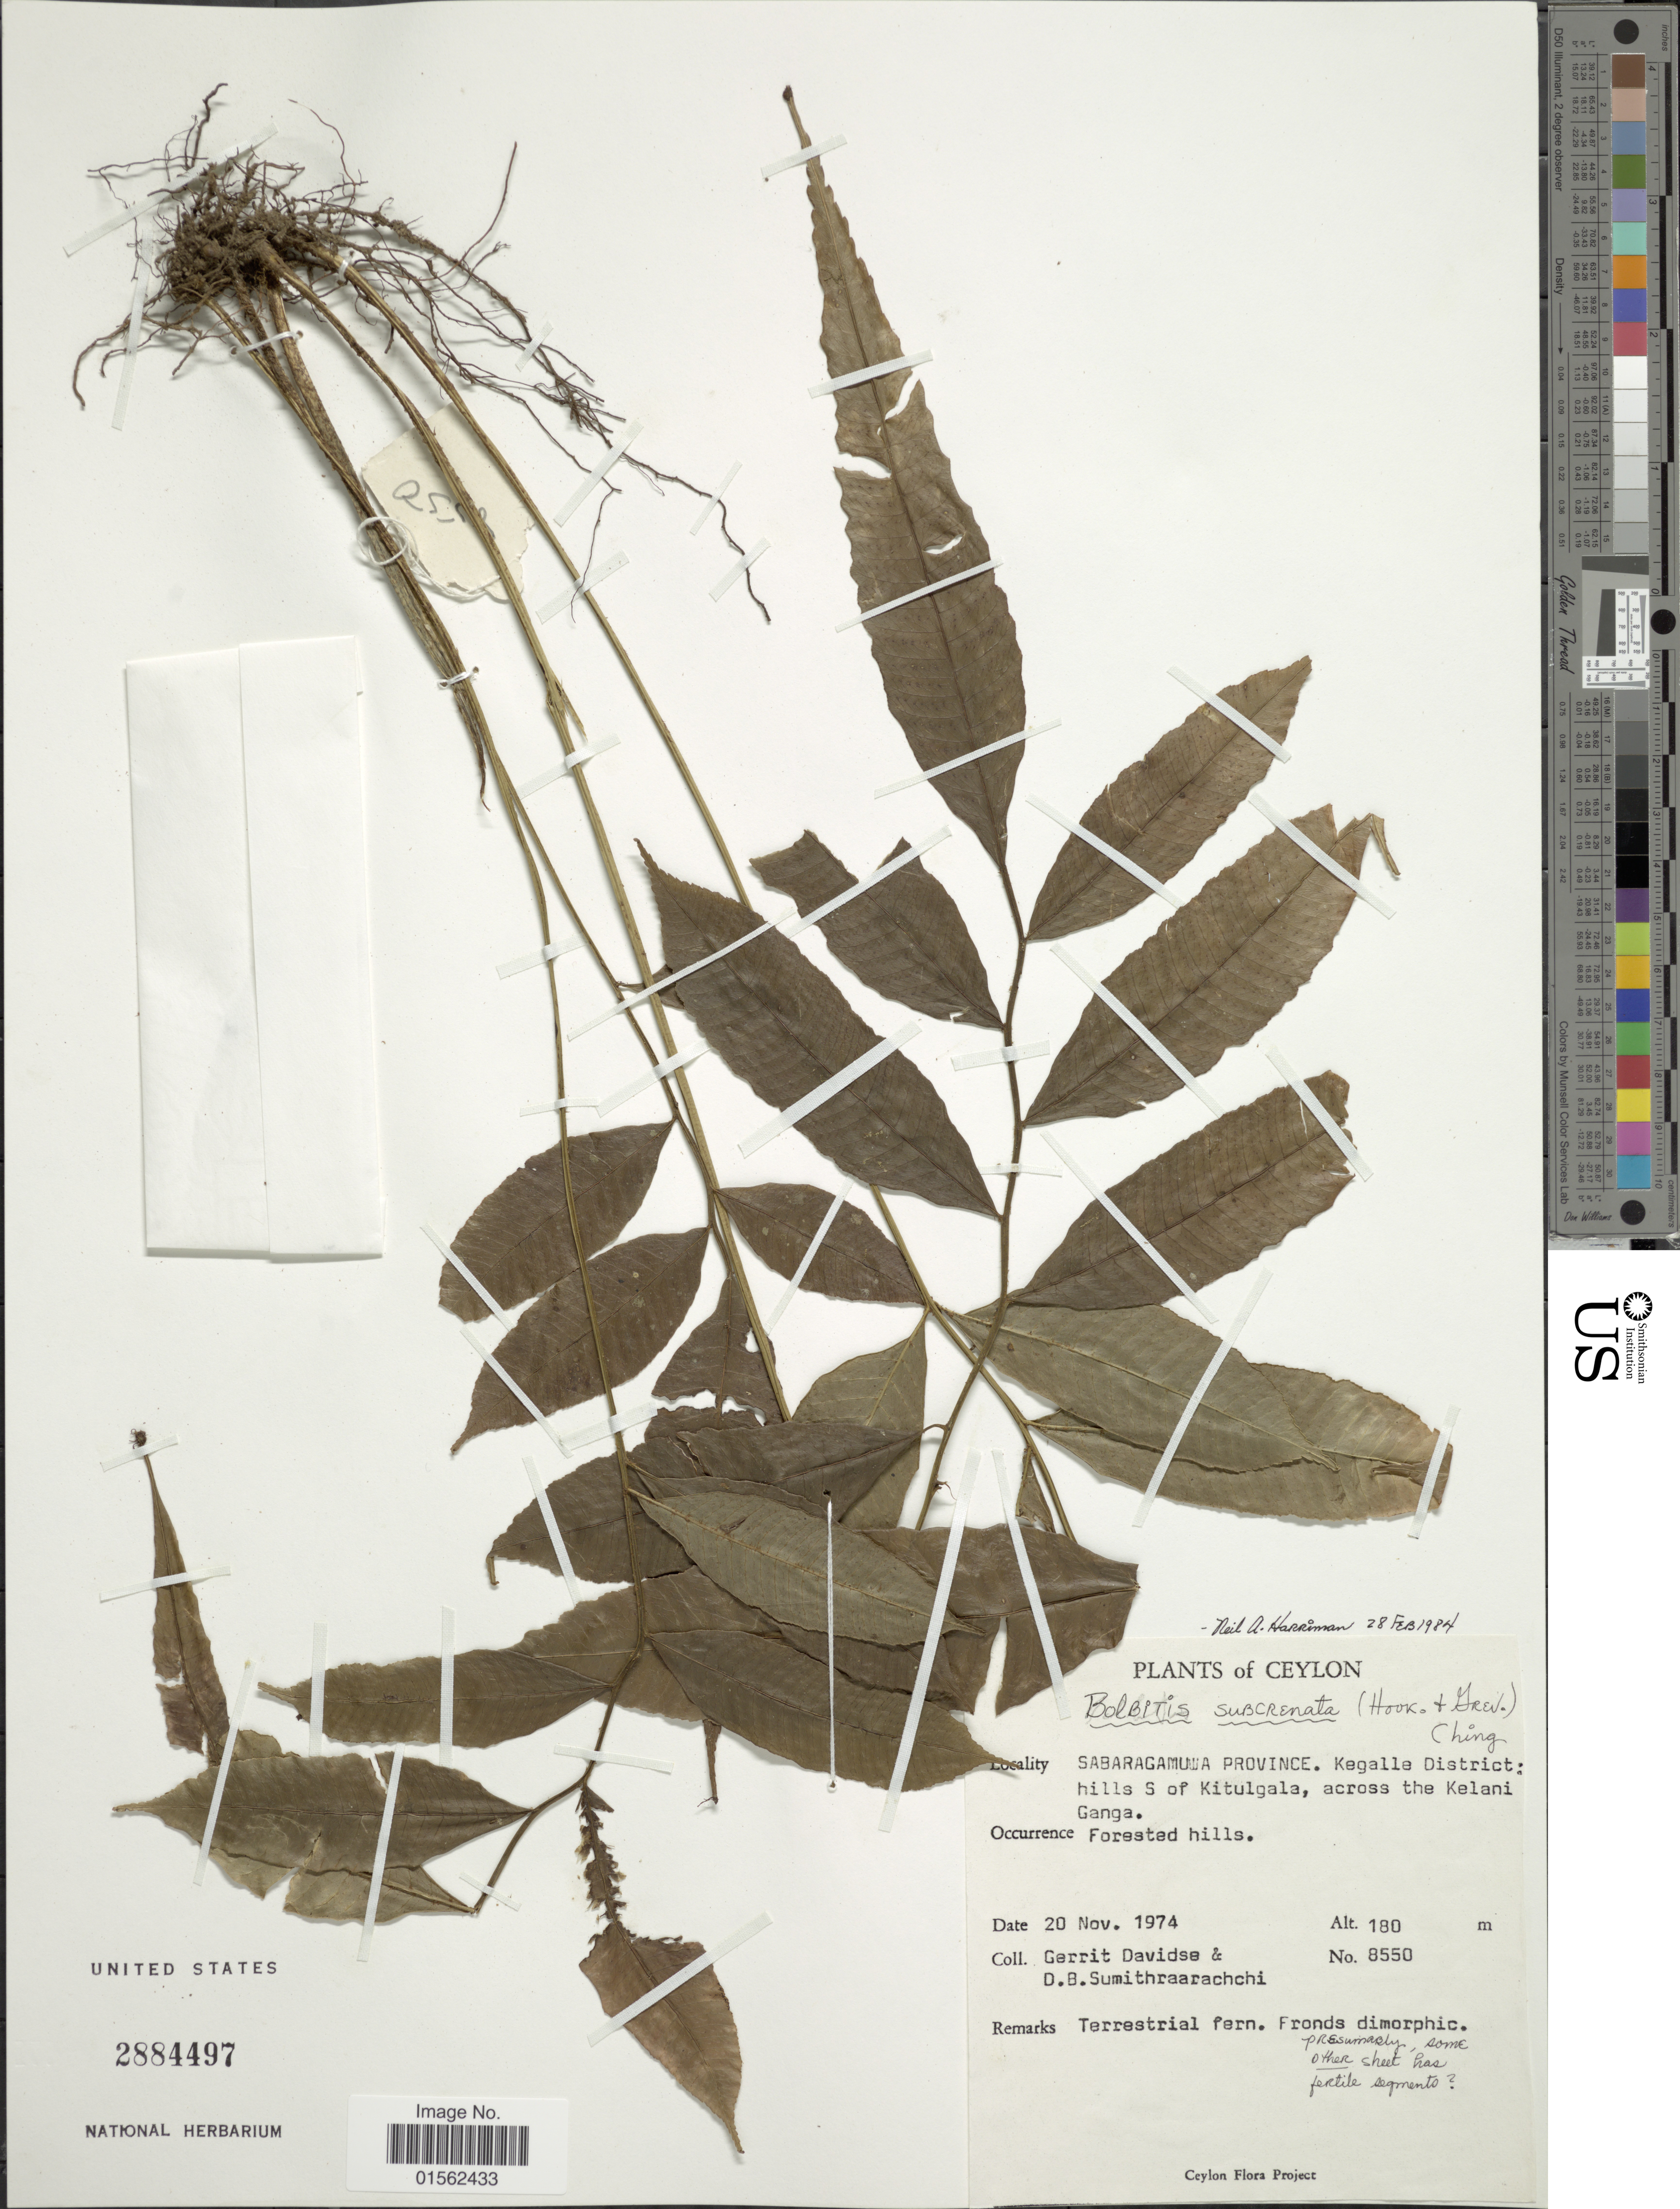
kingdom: Plantae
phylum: Tracheophyta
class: Polypodiopsida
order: Polypodiales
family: Dryopteridaceae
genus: Bolbitis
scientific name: Bolbitis subcrenata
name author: (Hook. & Grev.) Ching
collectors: G. Davidse & D. B. Sumithraarachchi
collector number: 8550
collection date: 1974-11-20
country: Sri Lanka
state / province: Sabaragamuwa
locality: Ceylon, Kegalle District: hills of S of Kitugala, across the Kelani Ganga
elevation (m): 180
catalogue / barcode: US 2884497